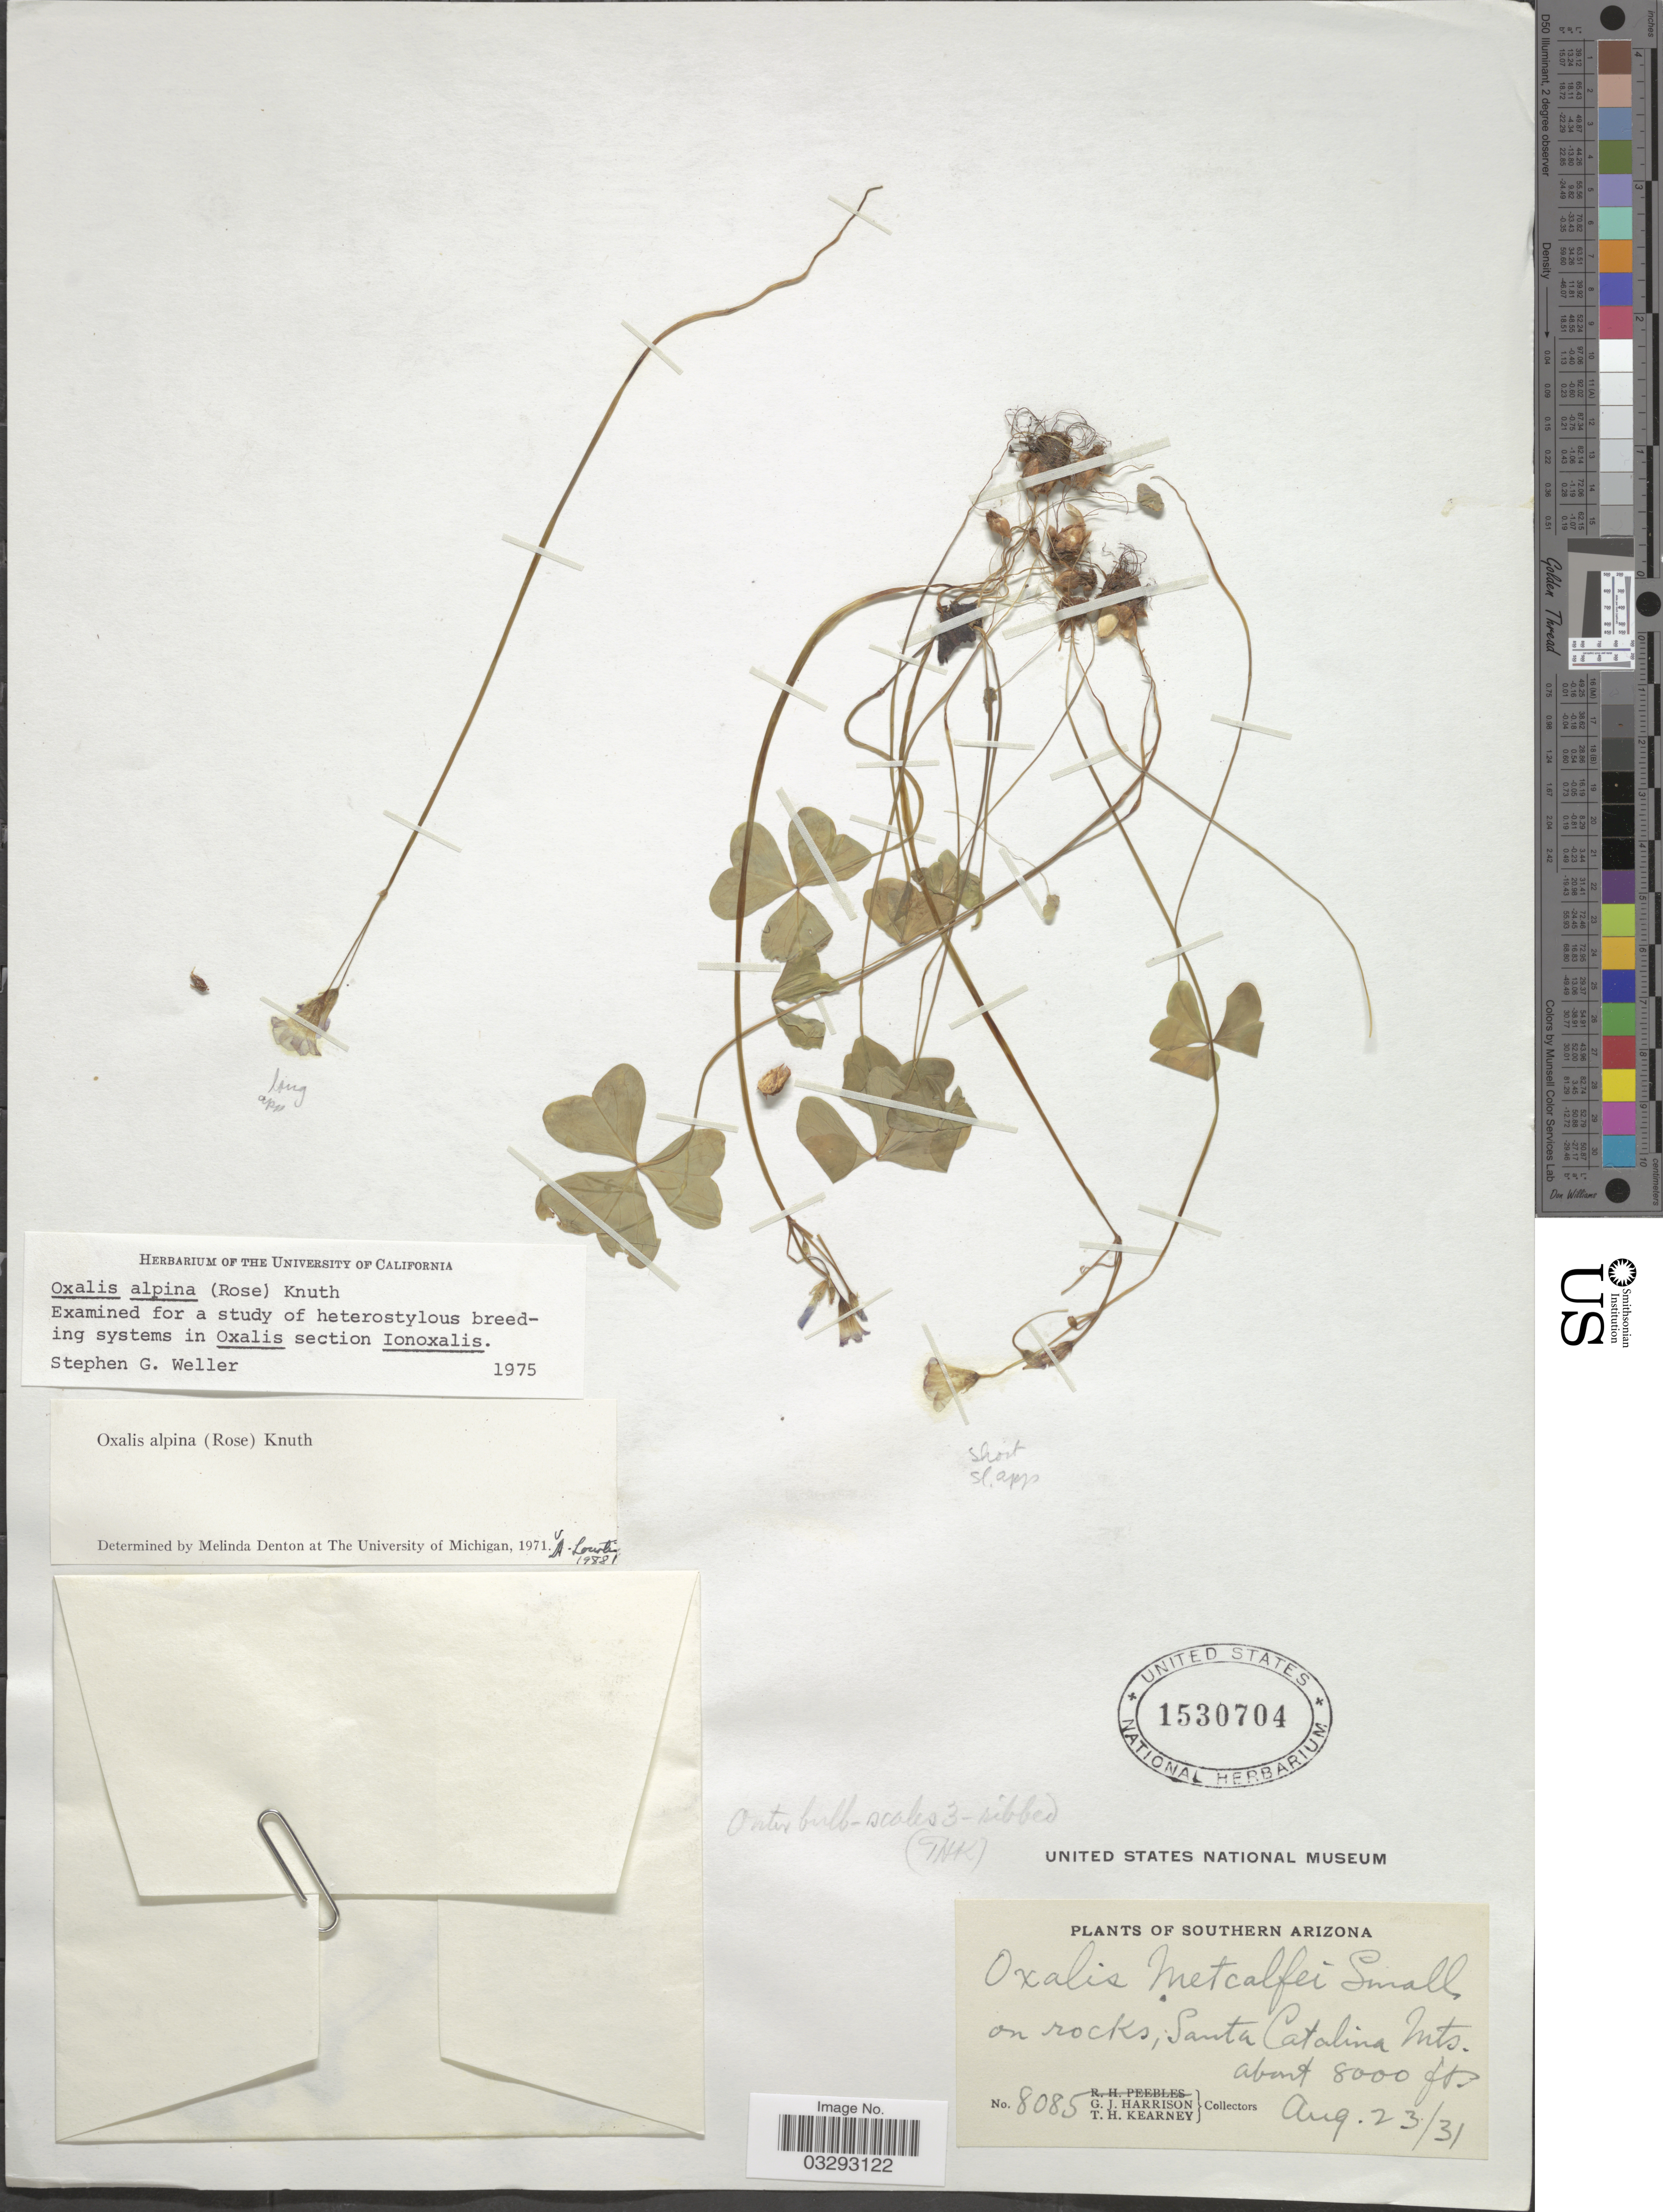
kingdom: Plantae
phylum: Tracheophyta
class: Magnoliopsida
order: Oxalidales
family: Oxalidaceae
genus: Oxalis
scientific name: Oxalis alpina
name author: (Rose) R. Knuth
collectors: G. J. Harrison & T. H. Kearney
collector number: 8085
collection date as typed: Transcribed d/m/y: 23/8/31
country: United States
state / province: Arizona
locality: Southern Arizona. Santa Catalina Mts.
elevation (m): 2438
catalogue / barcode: US 1530704